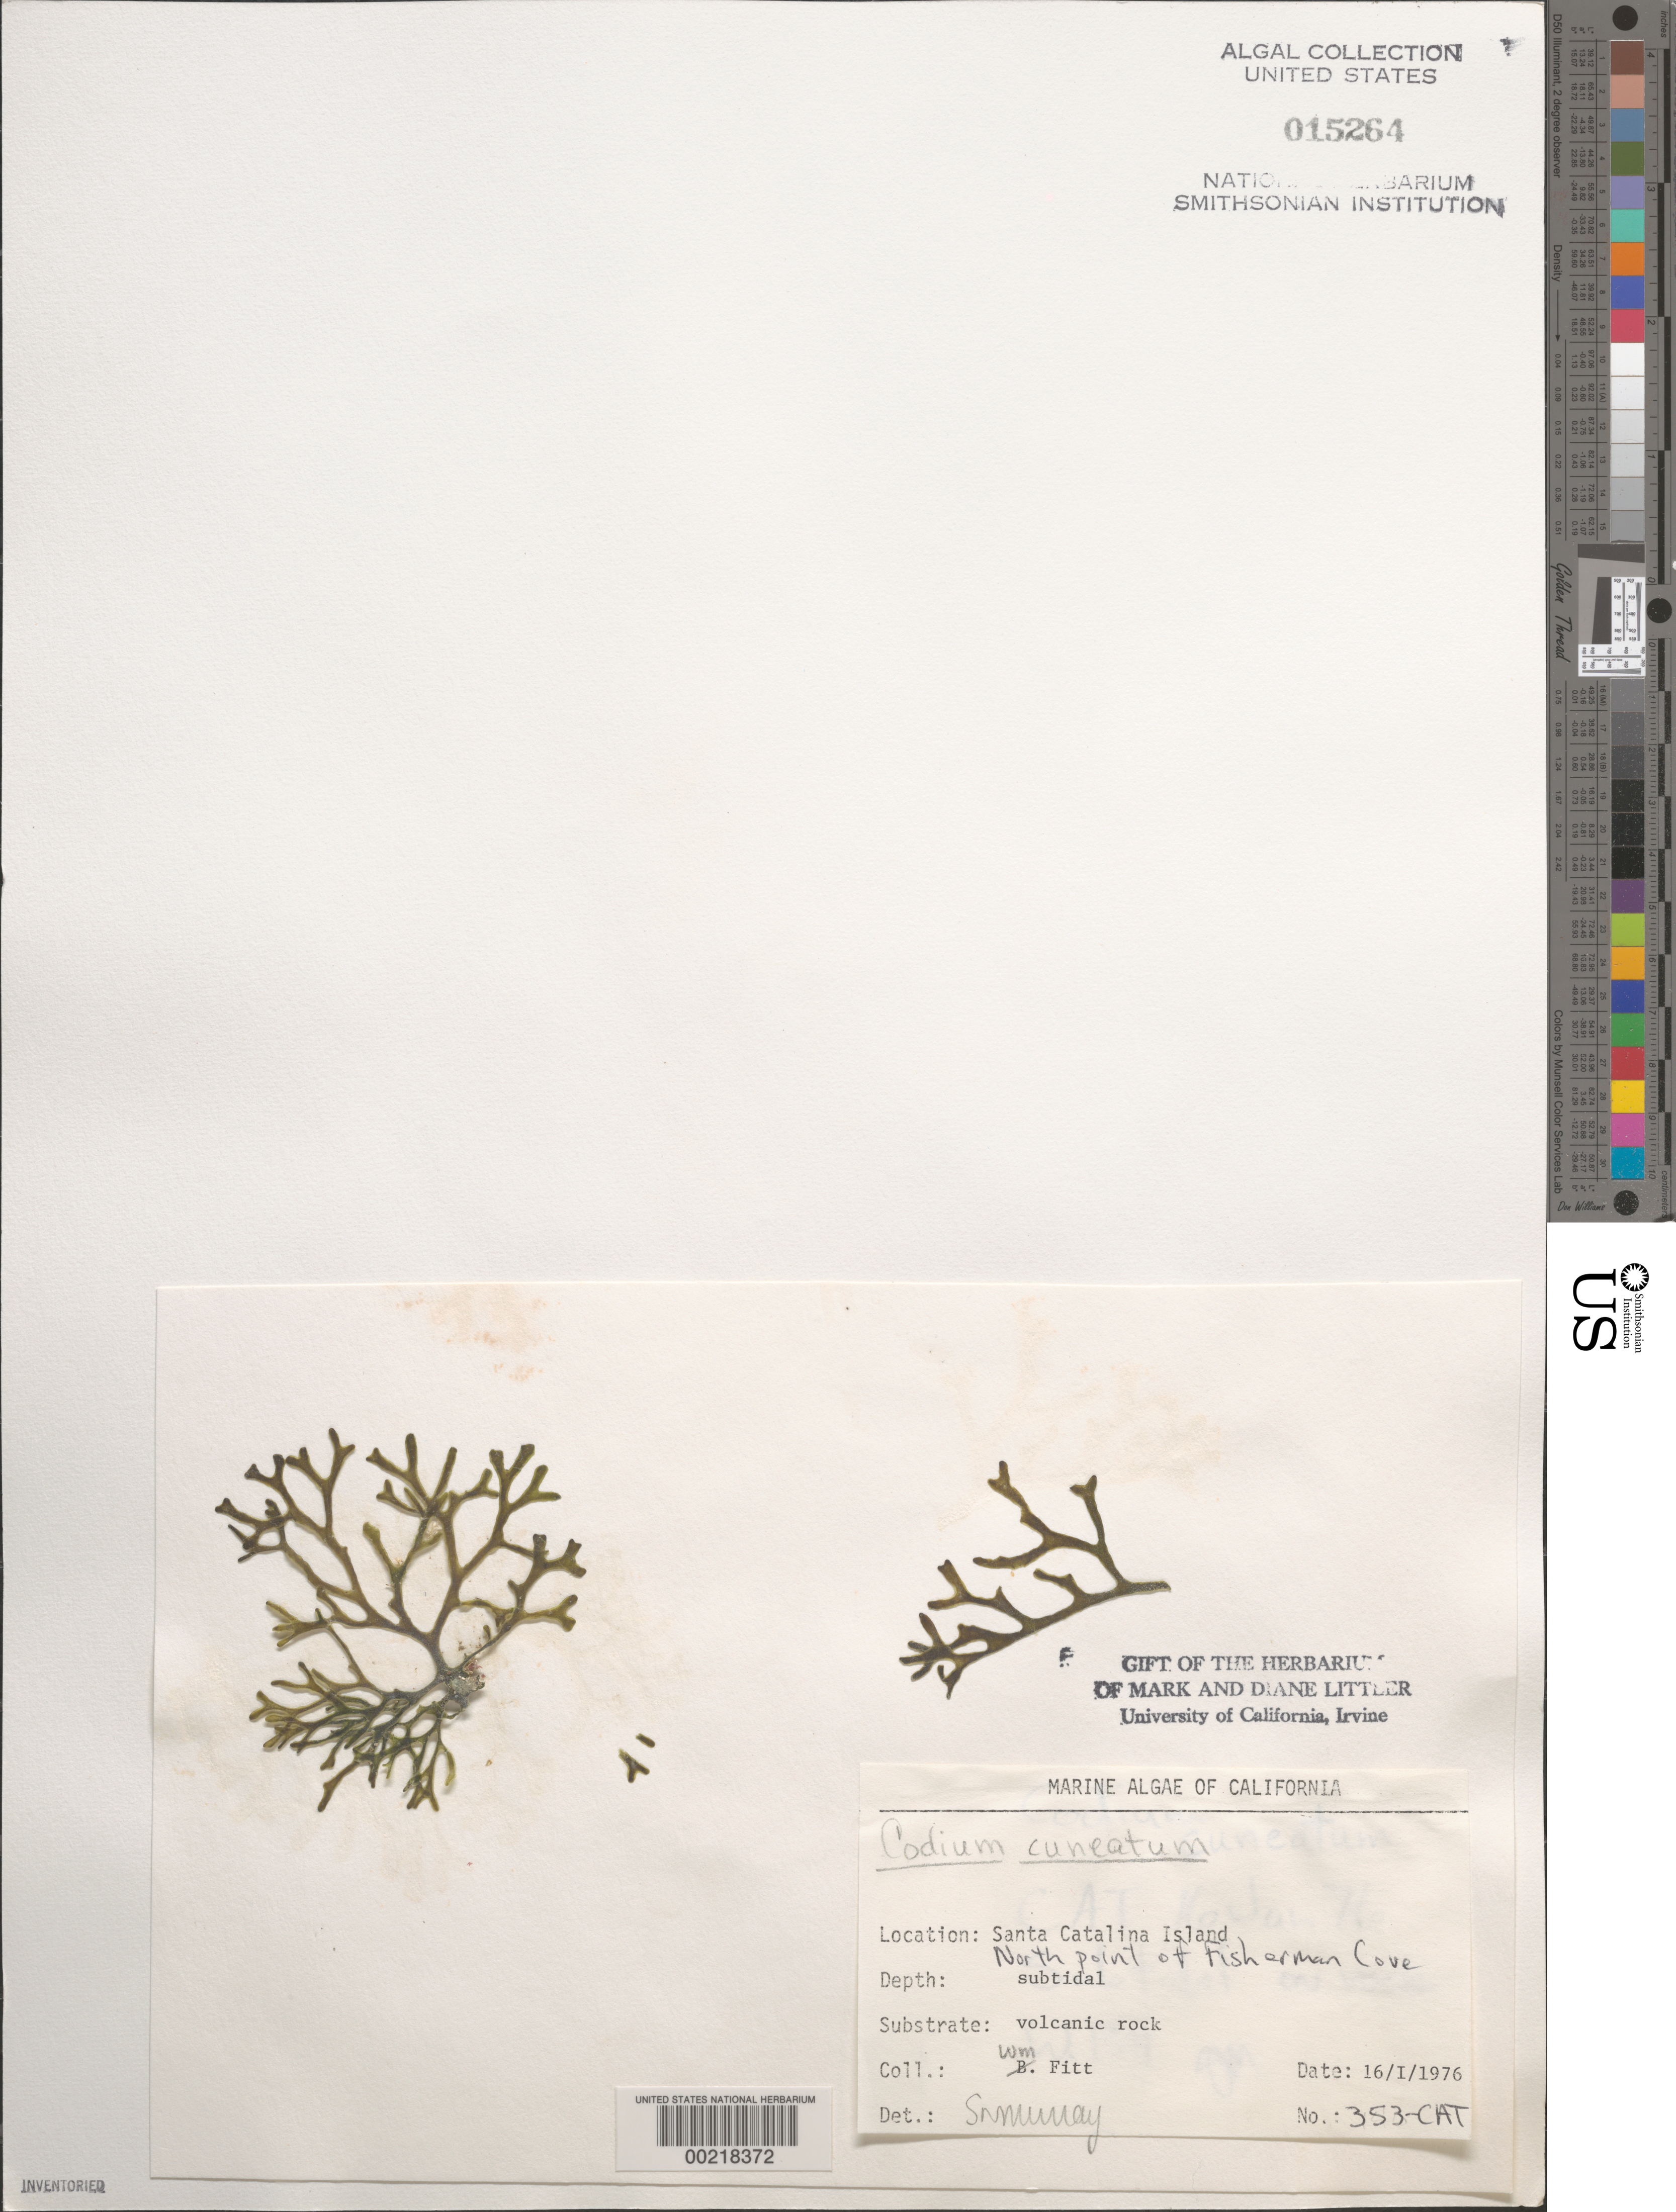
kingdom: Plantae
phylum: Chlorophyta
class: Ulvophyceae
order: Bryopsidales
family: Codiaceae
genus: Codium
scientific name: Codium simulans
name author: Setch. & N.L. Gardner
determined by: Algae name updating Project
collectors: W. Fitt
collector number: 353-cat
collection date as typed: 16 Jan 1976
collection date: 1976-01-16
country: United States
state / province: California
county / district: Los Angeles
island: Santa Catalina Island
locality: Fisherman Cove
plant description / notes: BLM-SOCALBIGHT Rocky Intertidal Survey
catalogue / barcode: US 15264